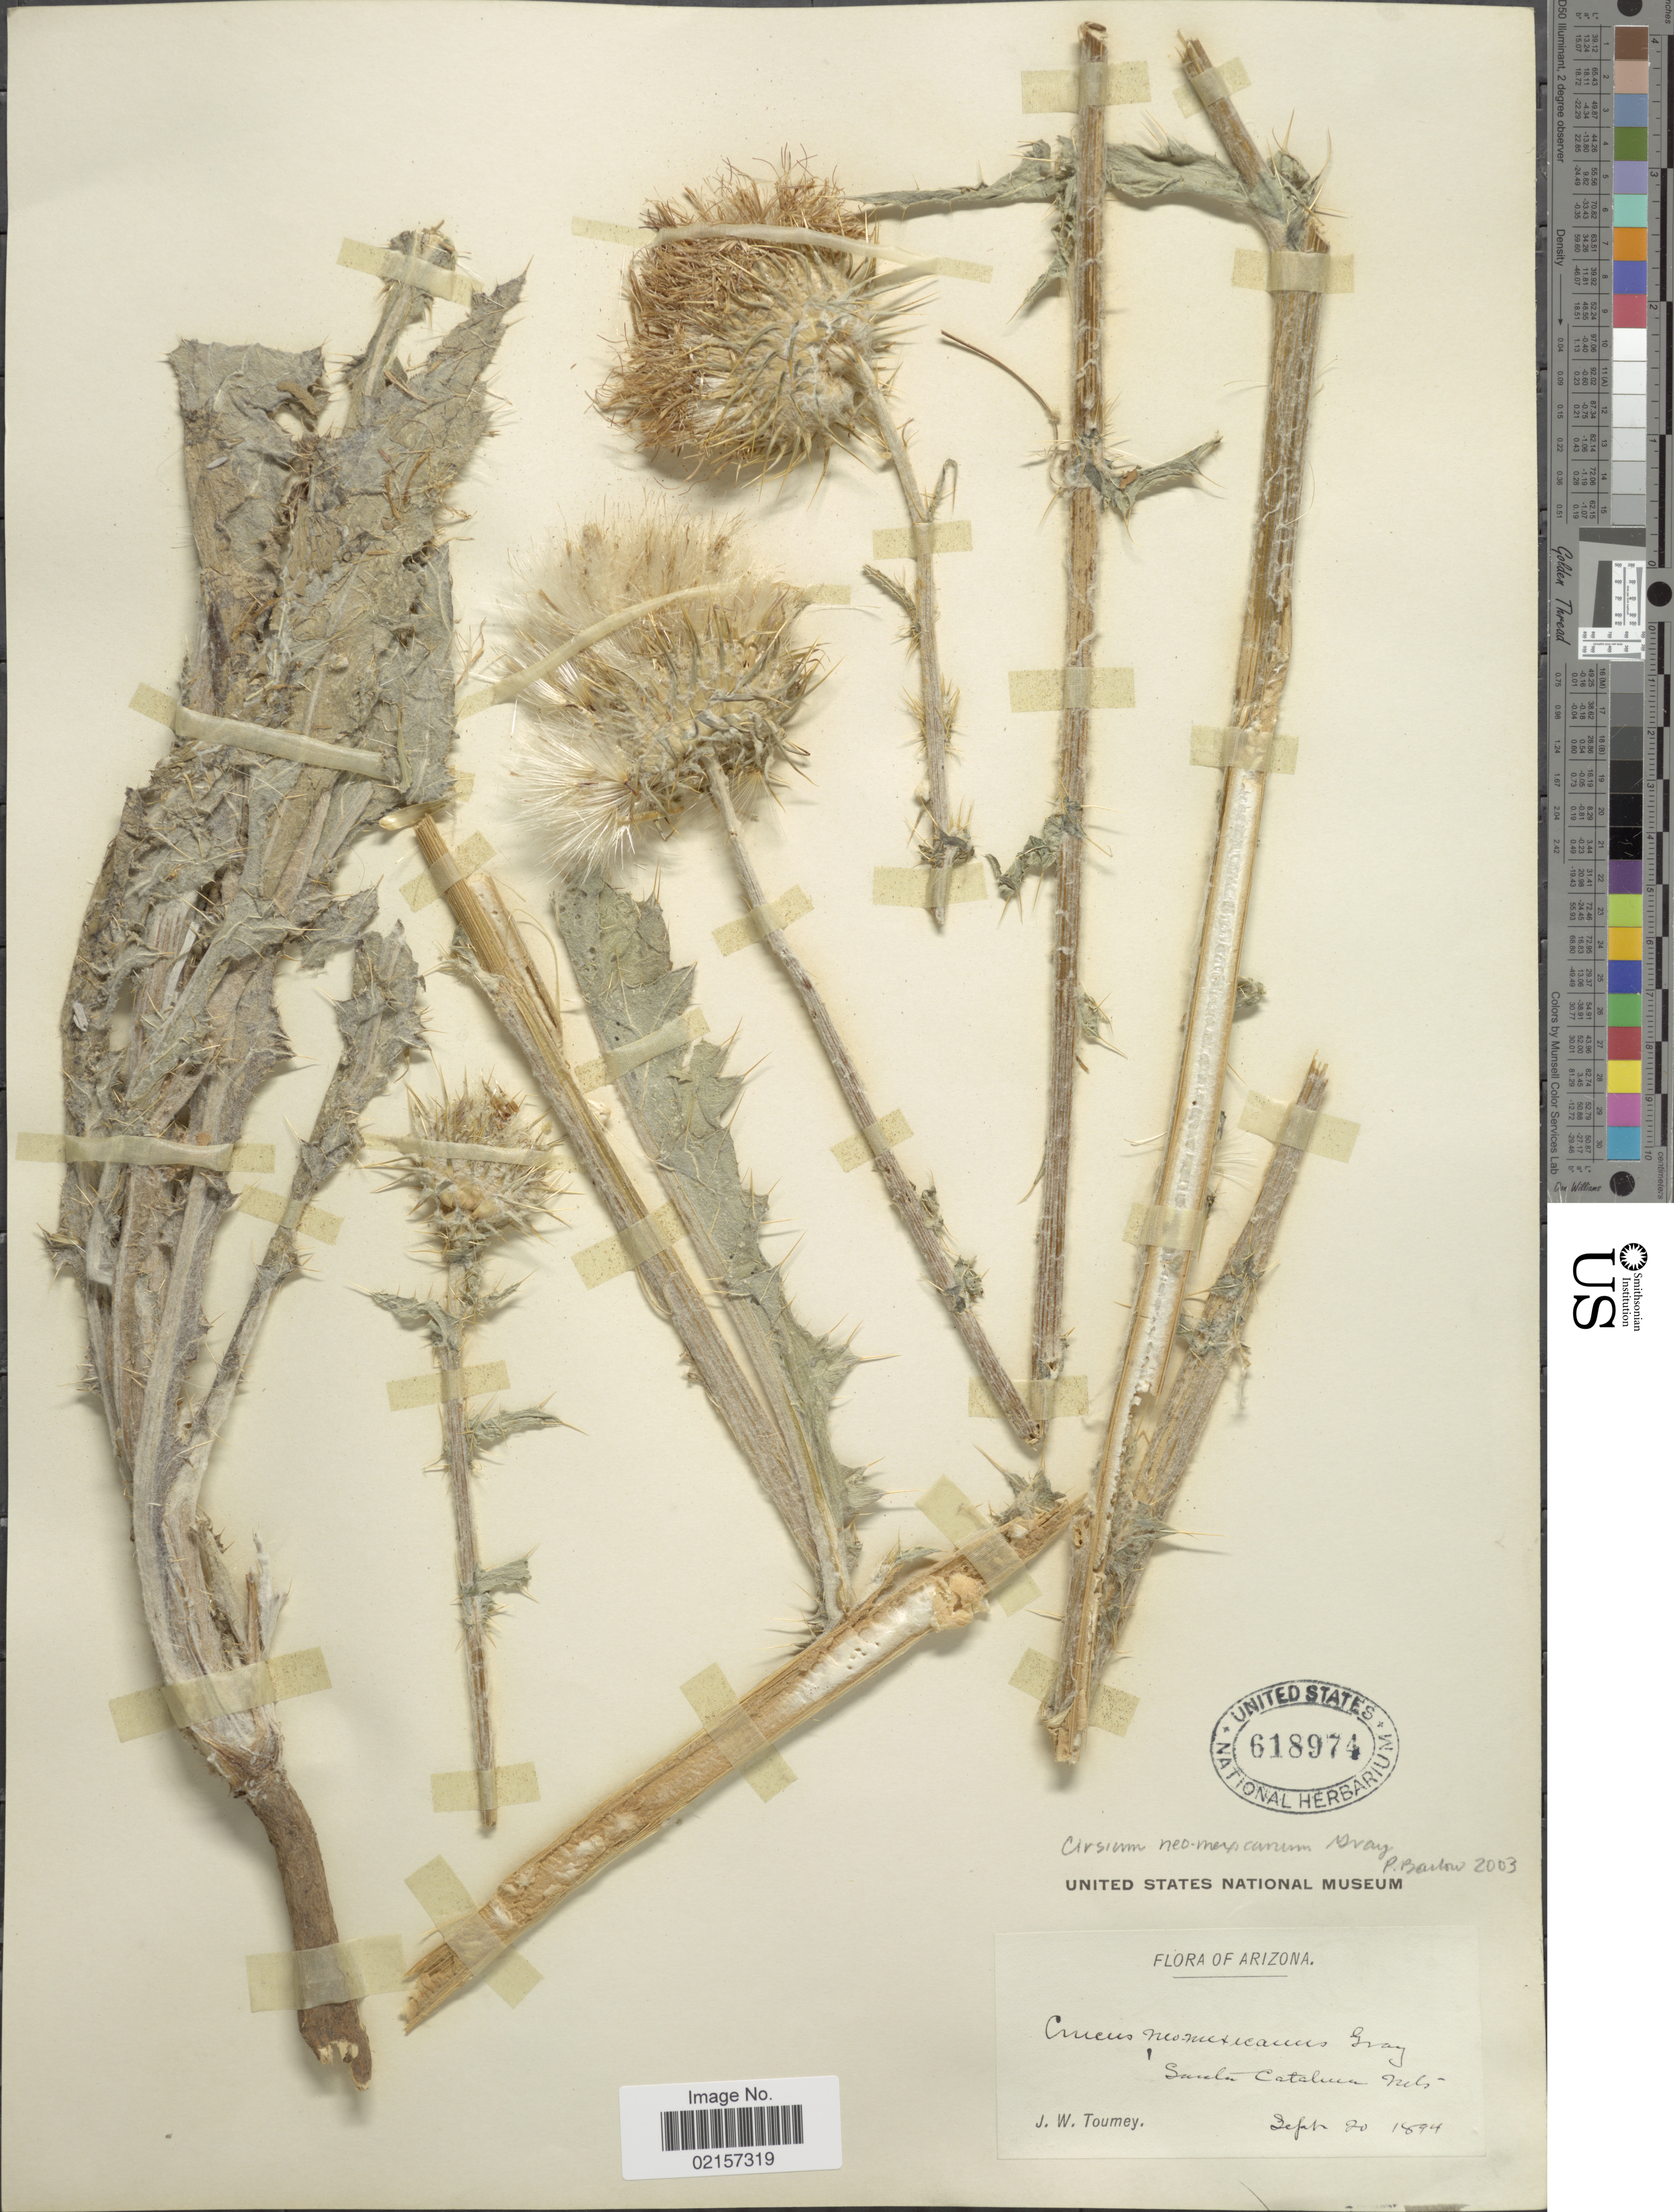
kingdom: Plantae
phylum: Tracheophyta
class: Magnoliopsida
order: Asterales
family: Asteraceae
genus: Cirsium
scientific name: Cirsium neomexicanum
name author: A. Gray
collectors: J. W. Toumey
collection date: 1894-09-20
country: United States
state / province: Arizona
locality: Santa Catalina Mts.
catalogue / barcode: US 618974